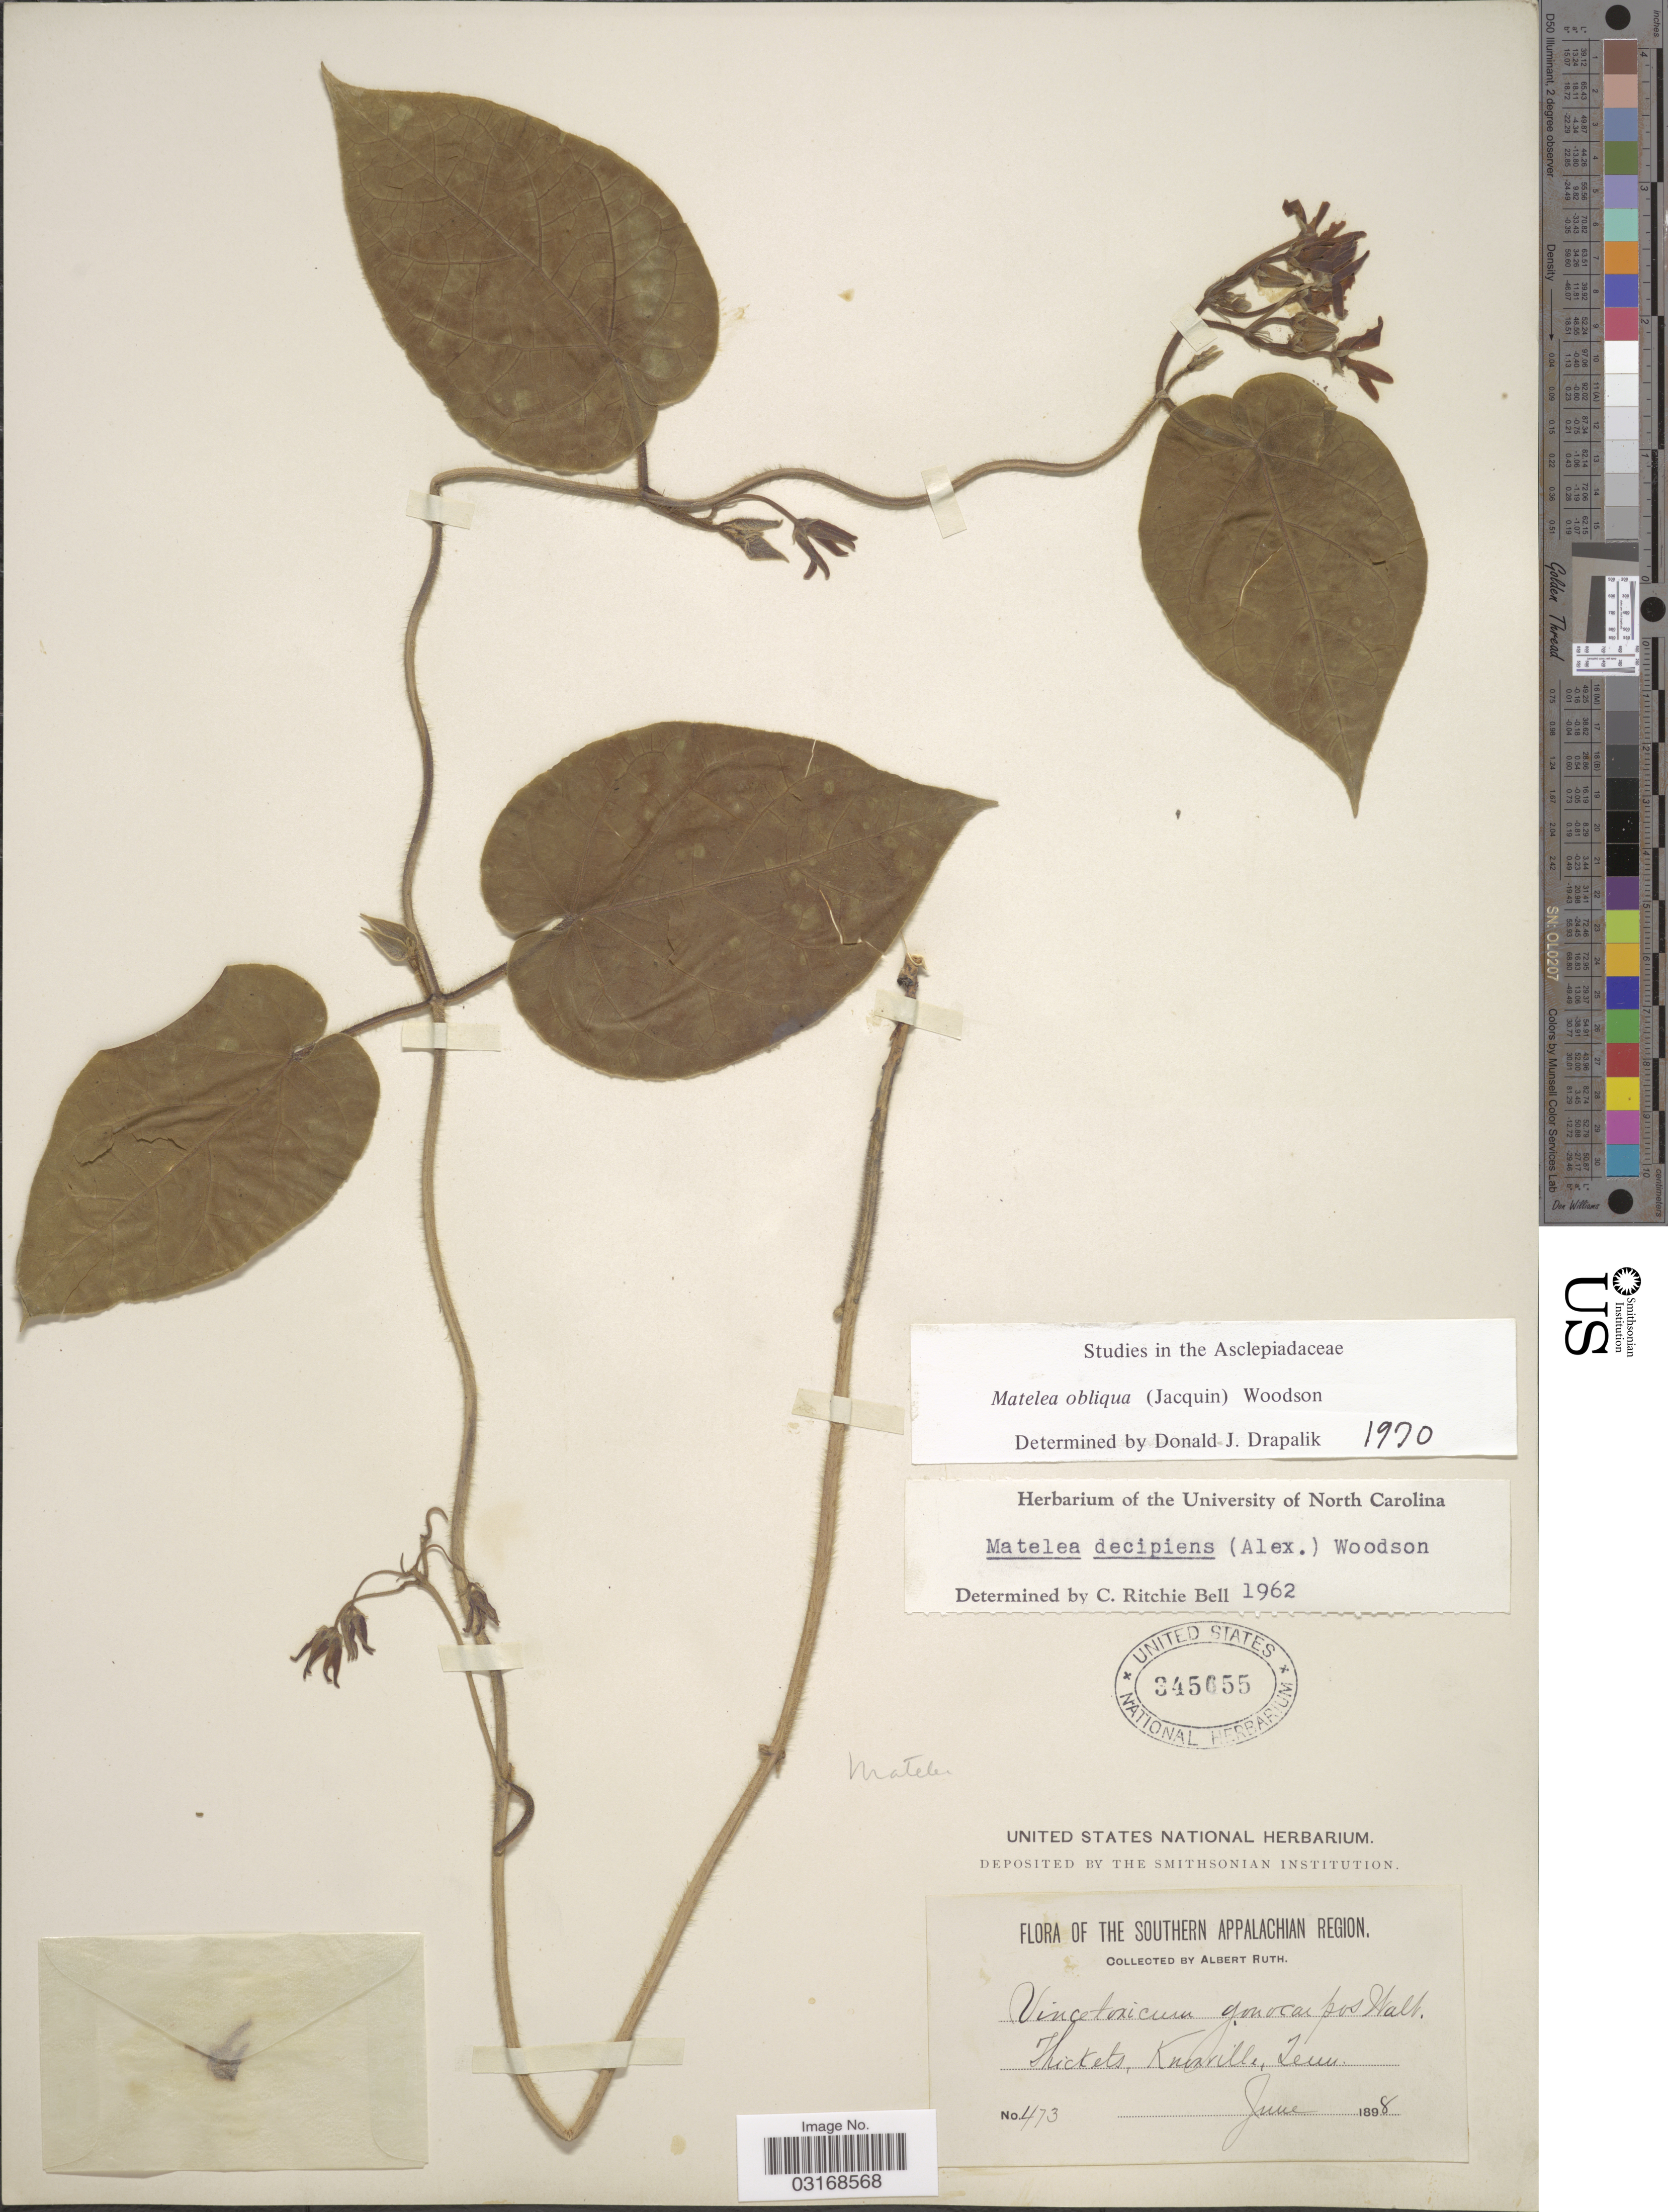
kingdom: Plantae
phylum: Tracheophyta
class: Magnoliopsida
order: Gentianales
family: Apocynaceae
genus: Matelea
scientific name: Matelea obliqua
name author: (Jacq.) Woodson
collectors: A. Ruth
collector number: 473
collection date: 1898-06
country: United States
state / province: Tennessee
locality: The Southern Appalachian Region. Knoxville, Tenn.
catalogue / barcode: US 345655